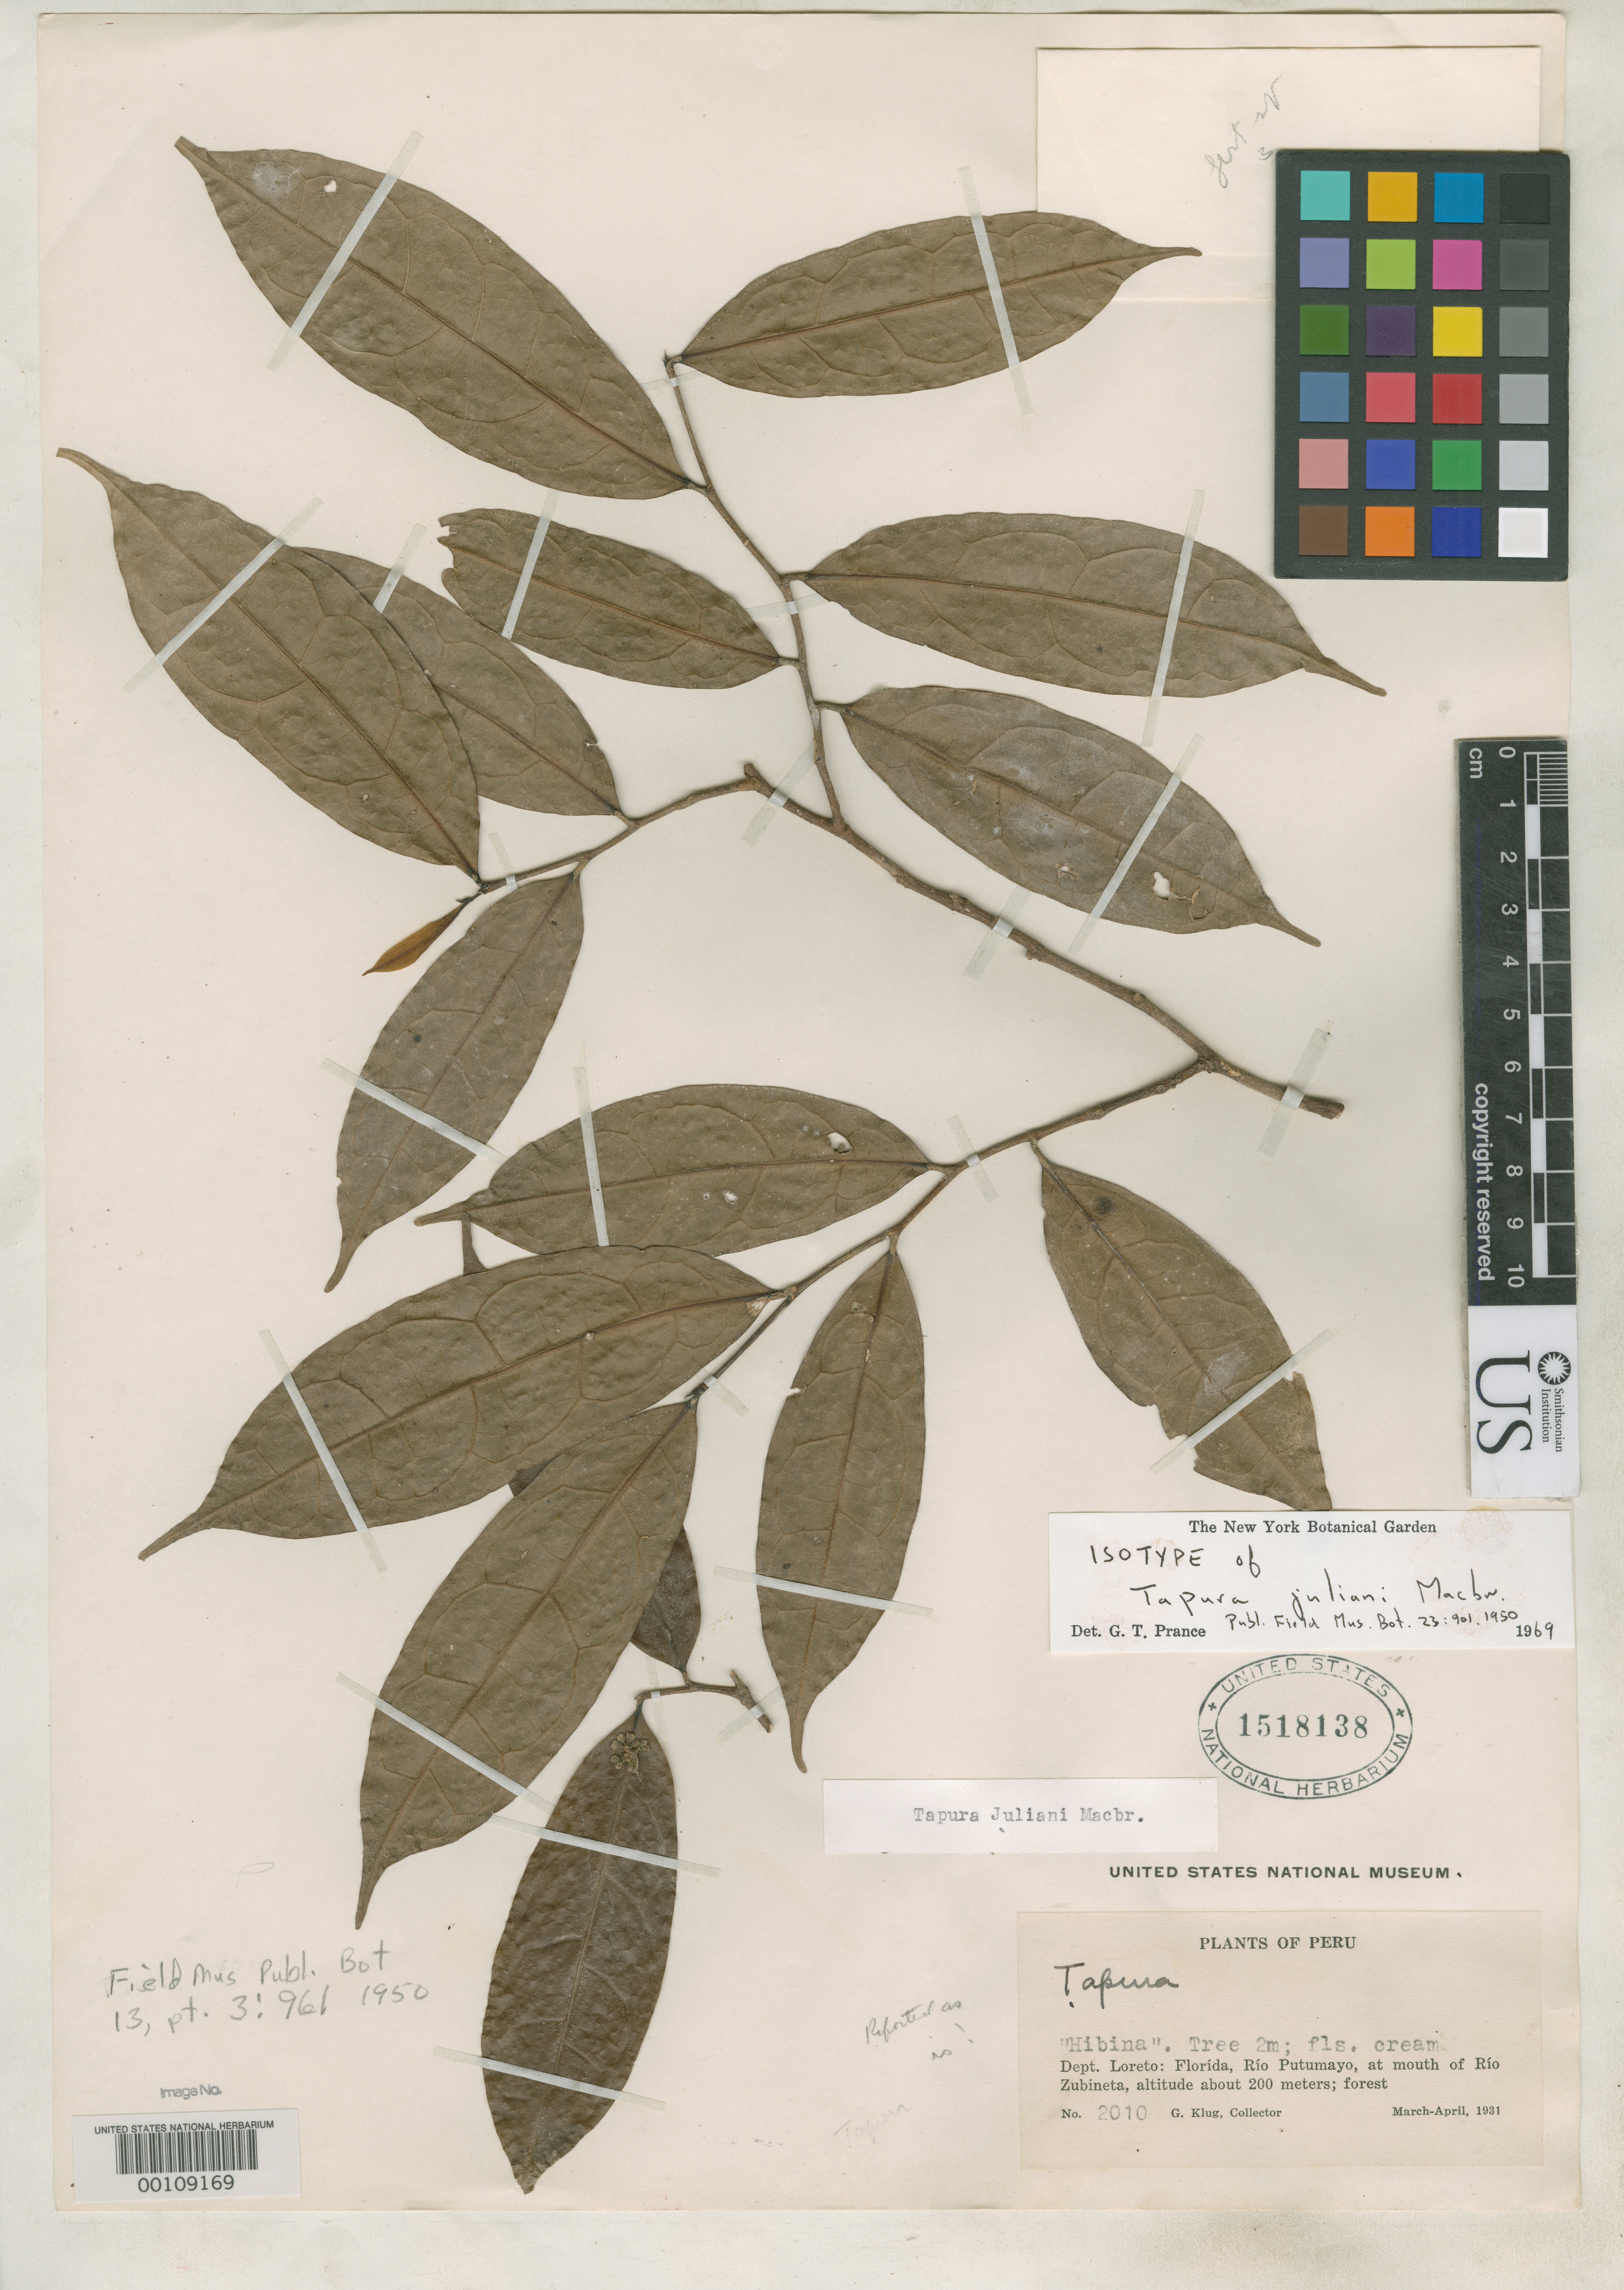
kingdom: Plantae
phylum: Tracheophyta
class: Magnoliopsida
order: Malpighiales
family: Dichapetalaceae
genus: Tapura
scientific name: Tapura juliani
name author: J.F. Macbr.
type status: Isotype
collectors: G. Klug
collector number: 2010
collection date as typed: Mar 1931 to -- Apr 1931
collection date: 1931-03/1931-04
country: Peru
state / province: Loreto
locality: Florida, Rio Putumayo, mouth of Rio Zubineta.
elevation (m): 200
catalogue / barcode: US 1518138